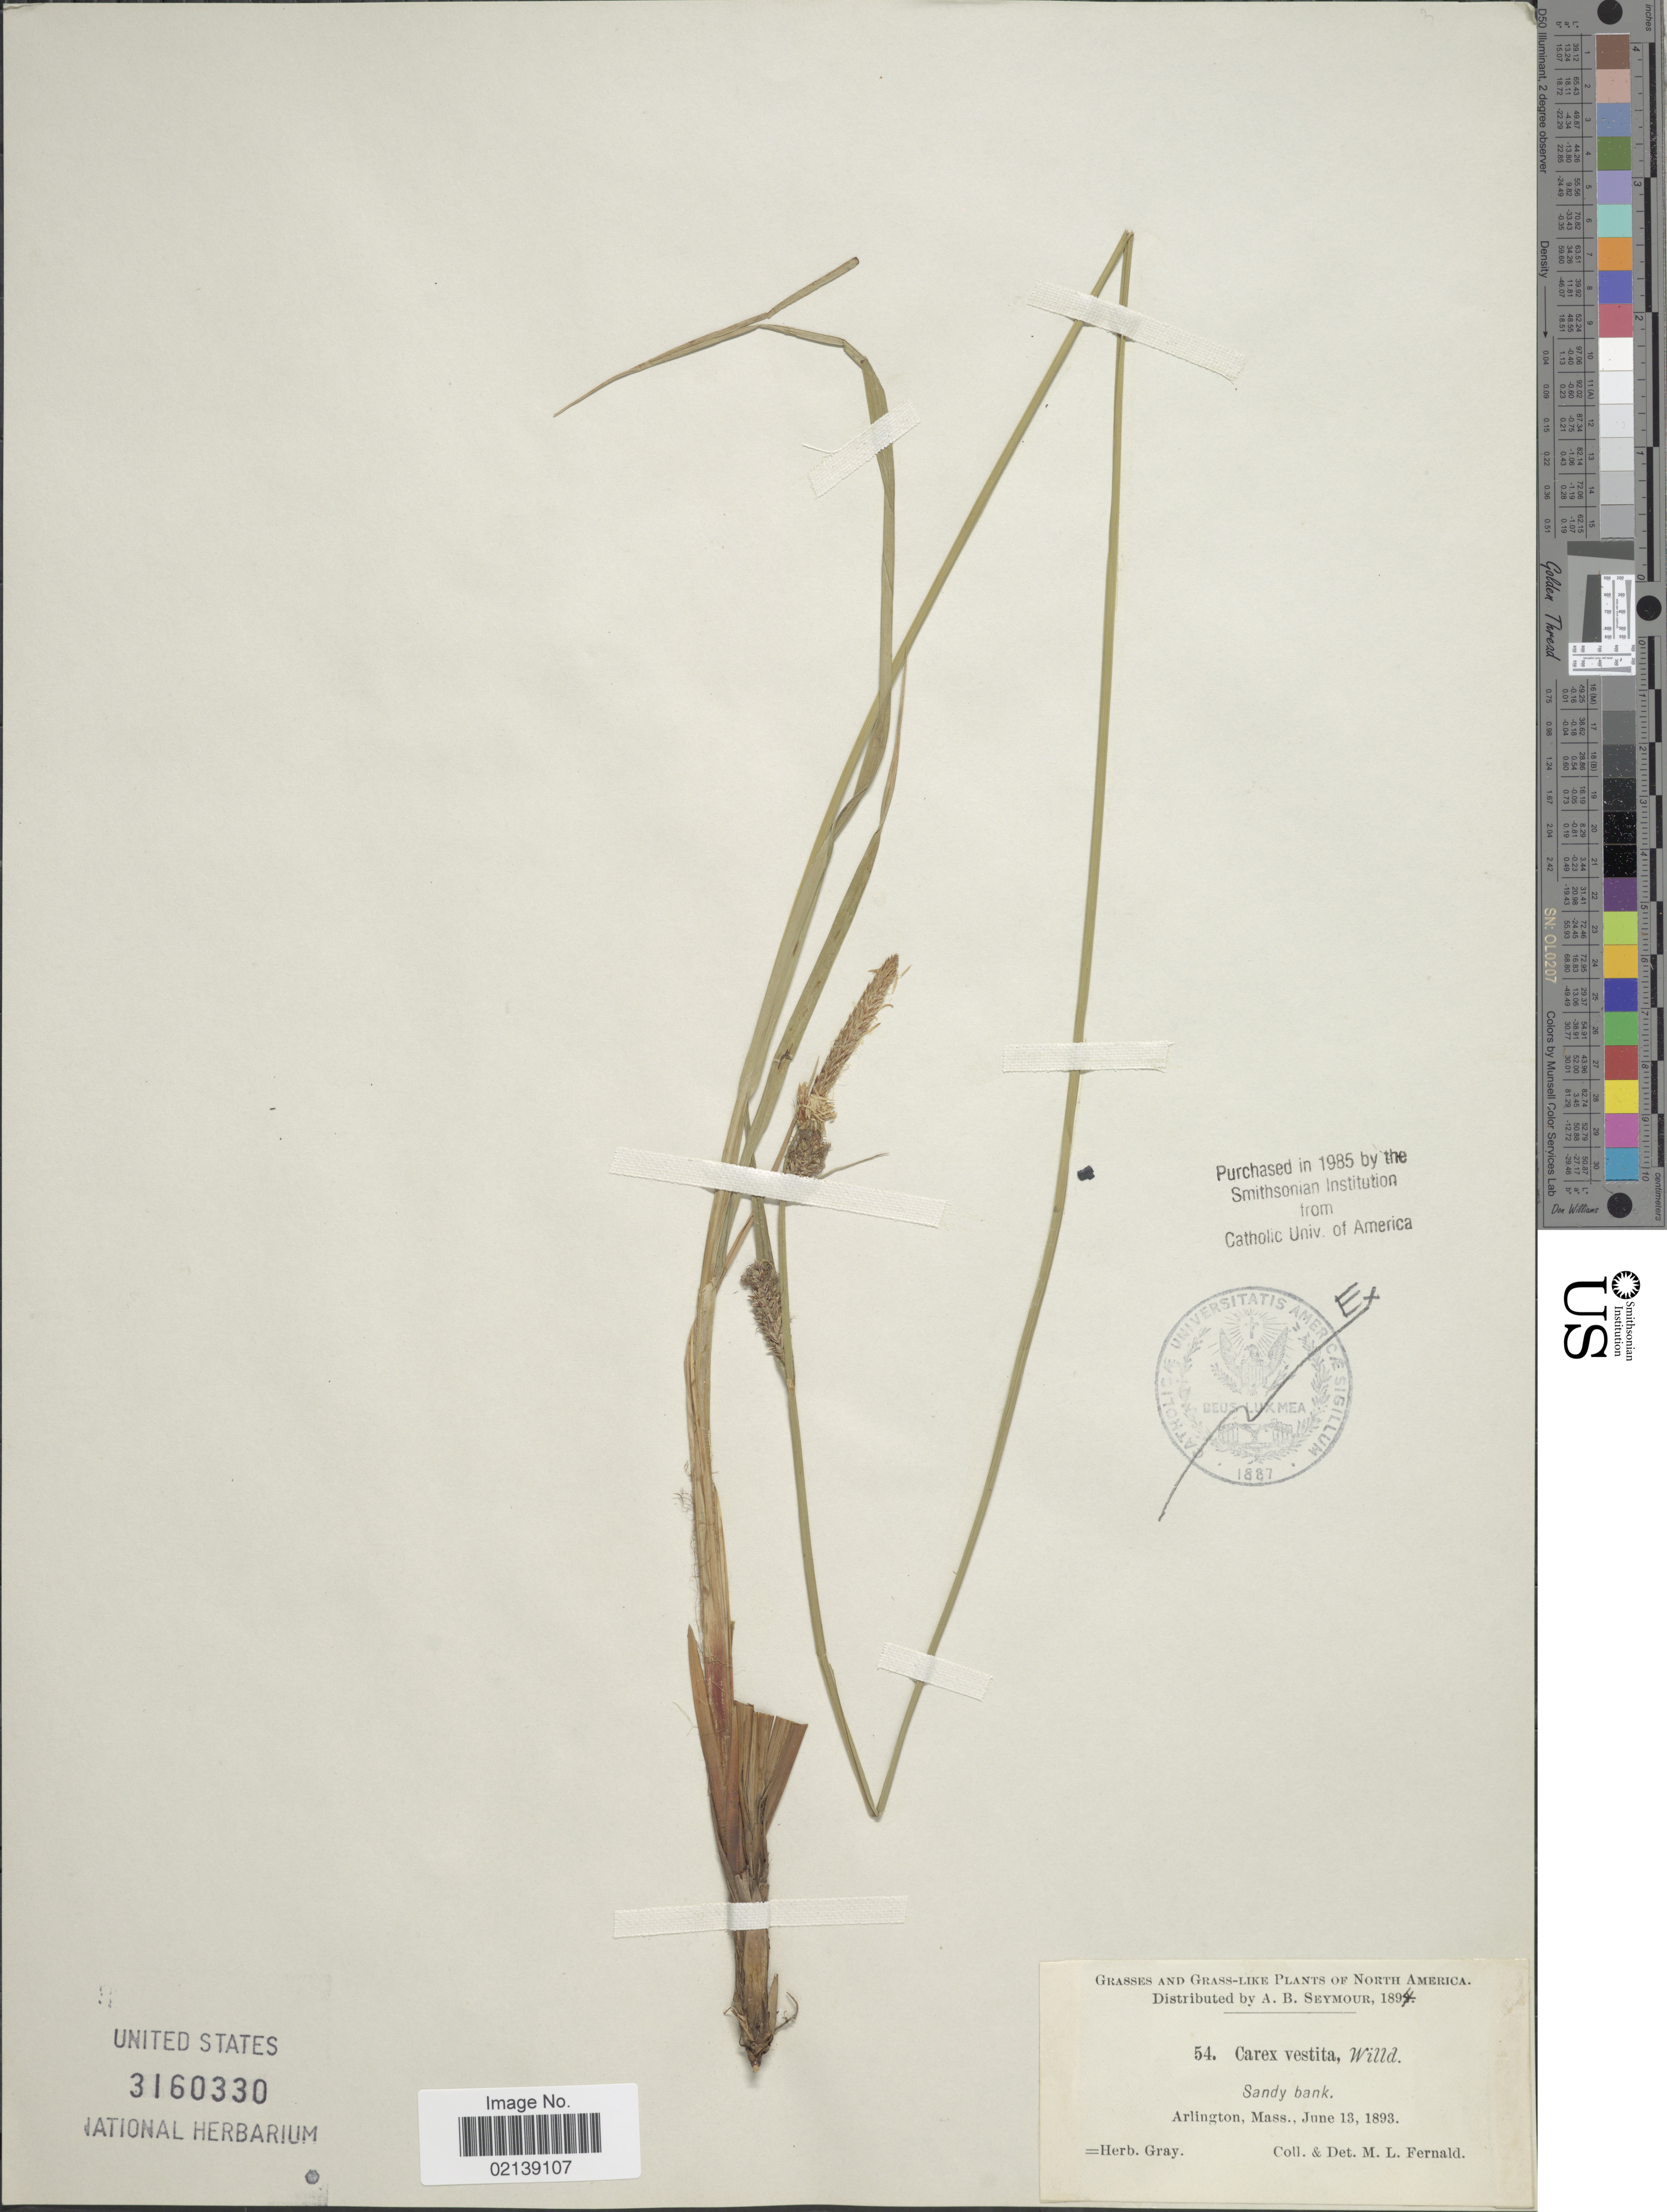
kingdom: Plantae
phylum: Tracheophyta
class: Liliopsida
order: Poales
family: Cyperaceae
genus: Carex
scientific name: Carex vestita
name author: Willd.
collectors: M. L. Fernald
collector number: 54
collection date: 1893-06-13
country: United States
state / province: Massachusetts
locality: Grasses and Grass-Like of north America, andy bank, Arlington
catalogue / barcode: US 3160330